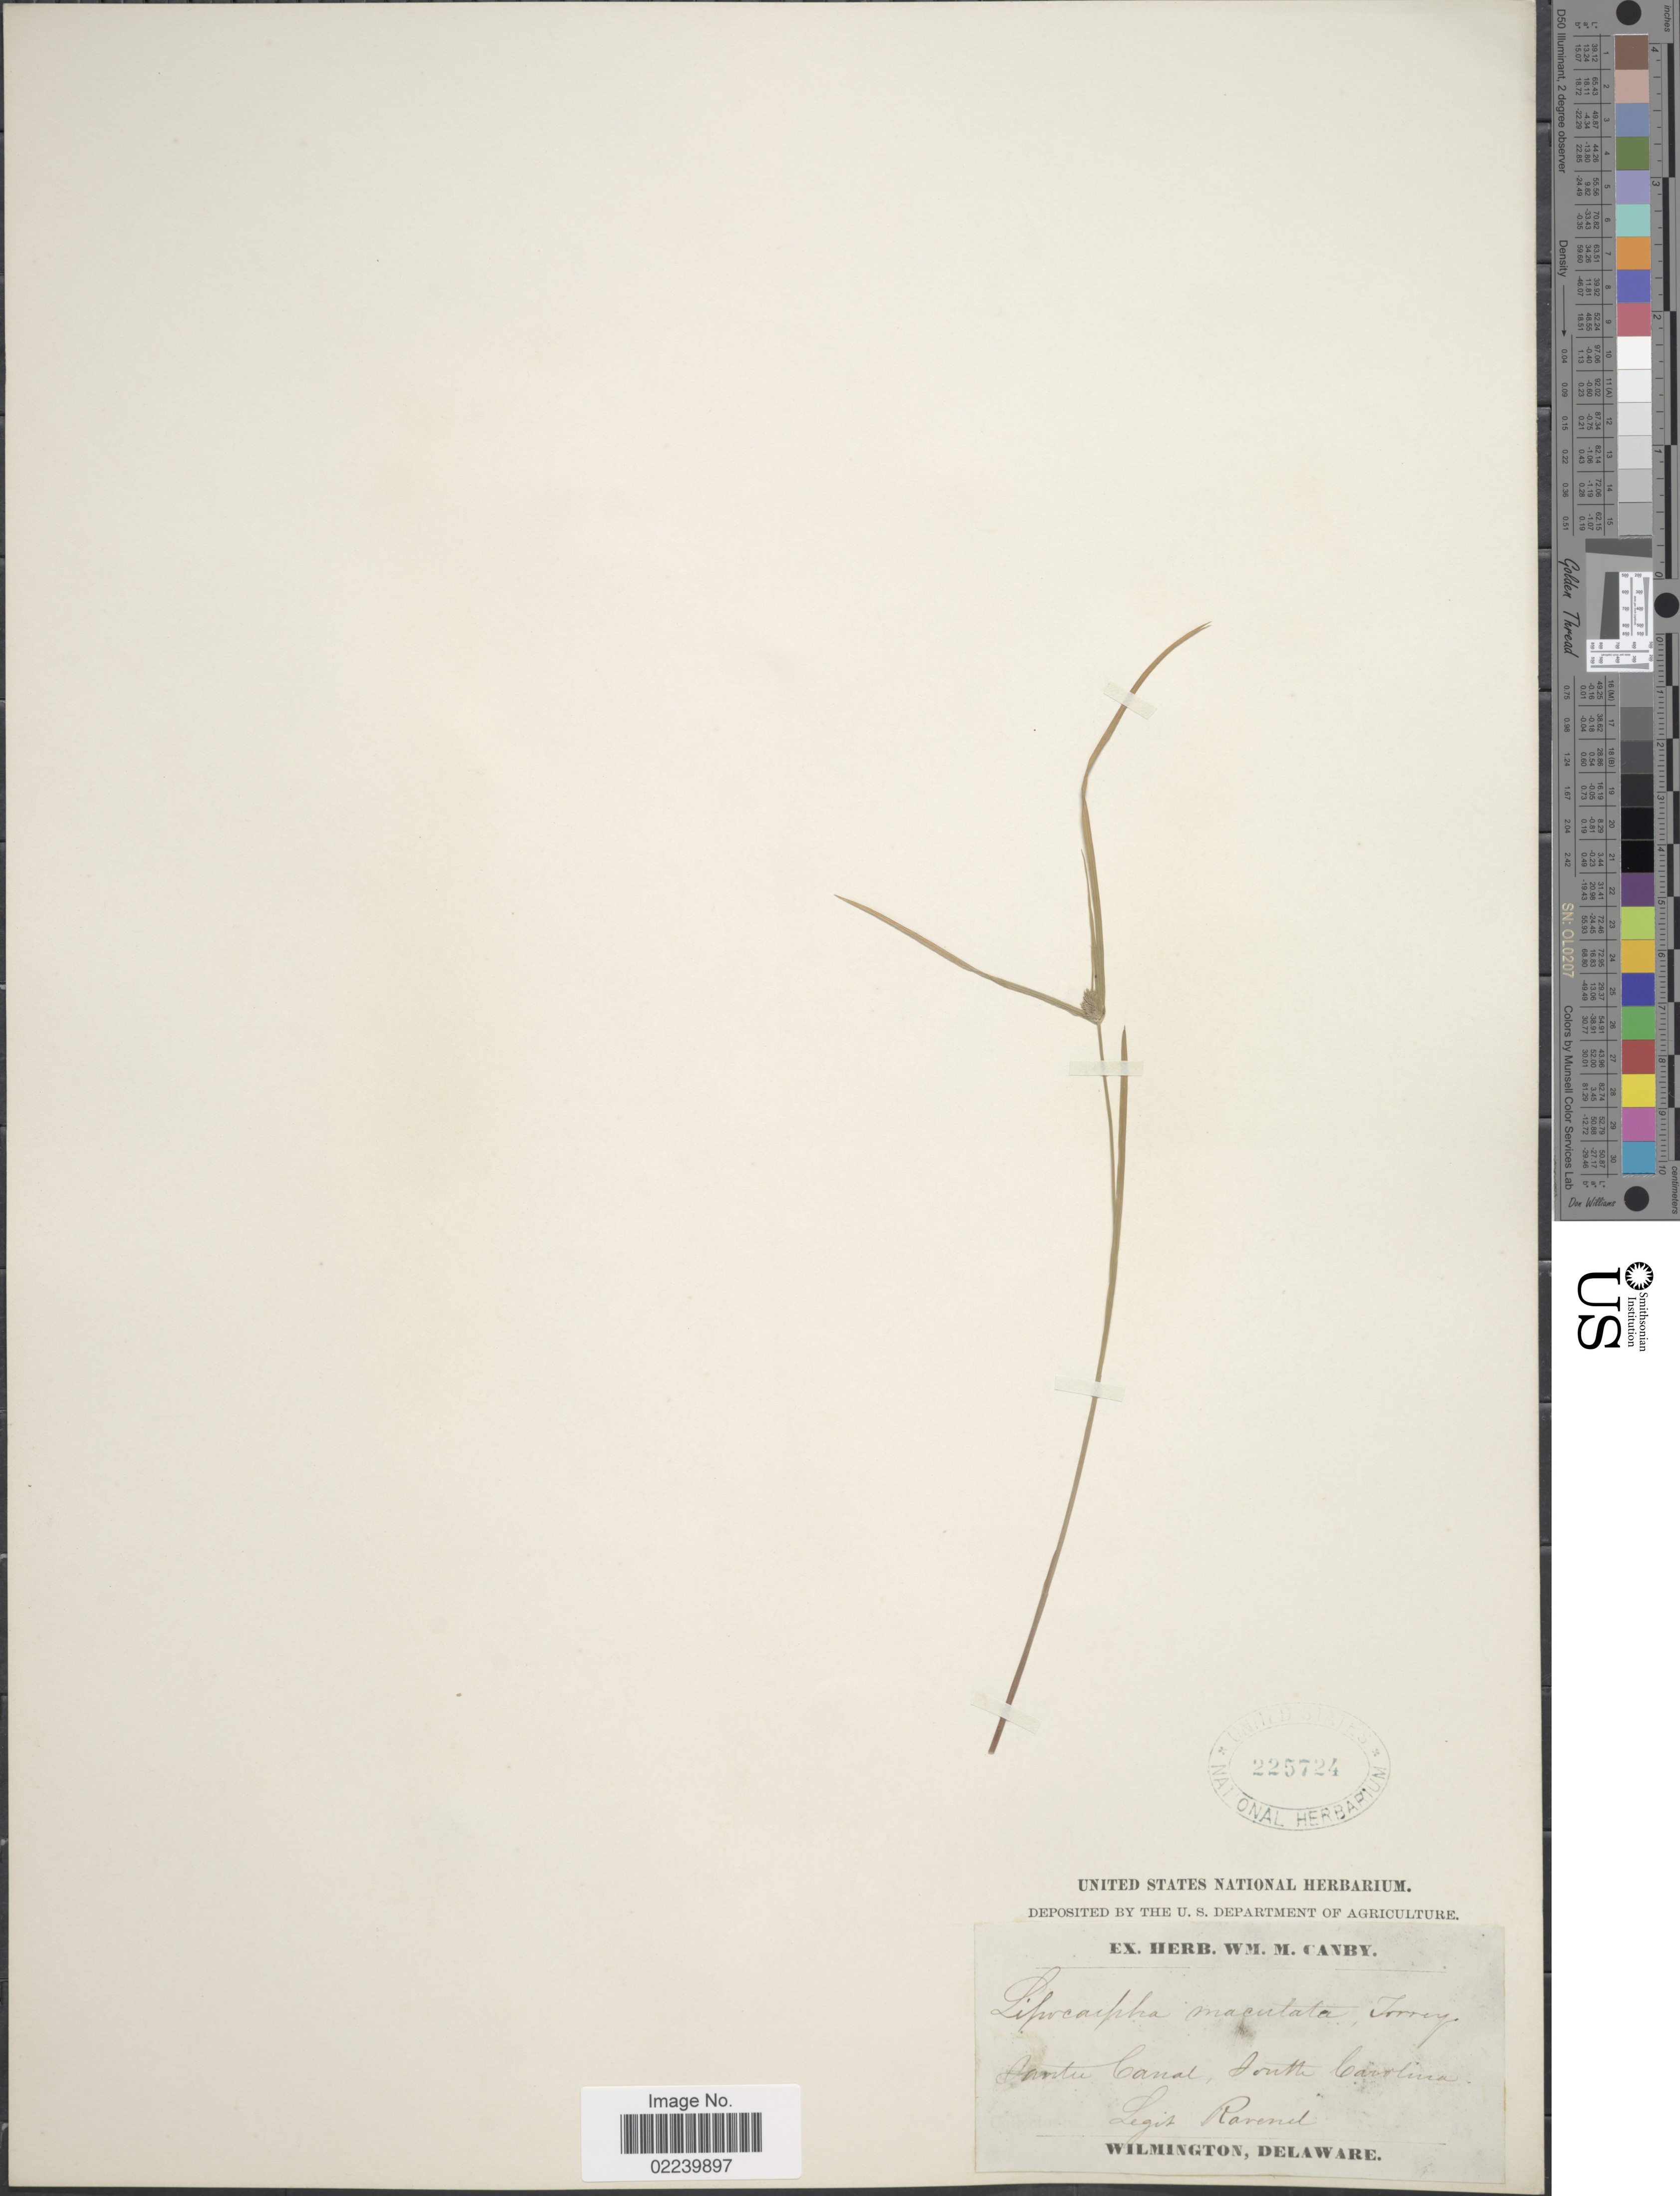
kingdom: Plantae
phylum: Tracheophyta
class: Liliopsida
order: Poales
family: Cyperaceae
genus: Cyperus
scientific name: Cyperus neotropicalis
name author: Alain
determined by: Strong, M. T., (US), Smithsonian Institution - National Museum of Natural History (UNITED STATES)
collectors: -. Ravenel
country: United States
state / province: South Carolina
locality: Santee Canal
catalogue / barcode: US 225724